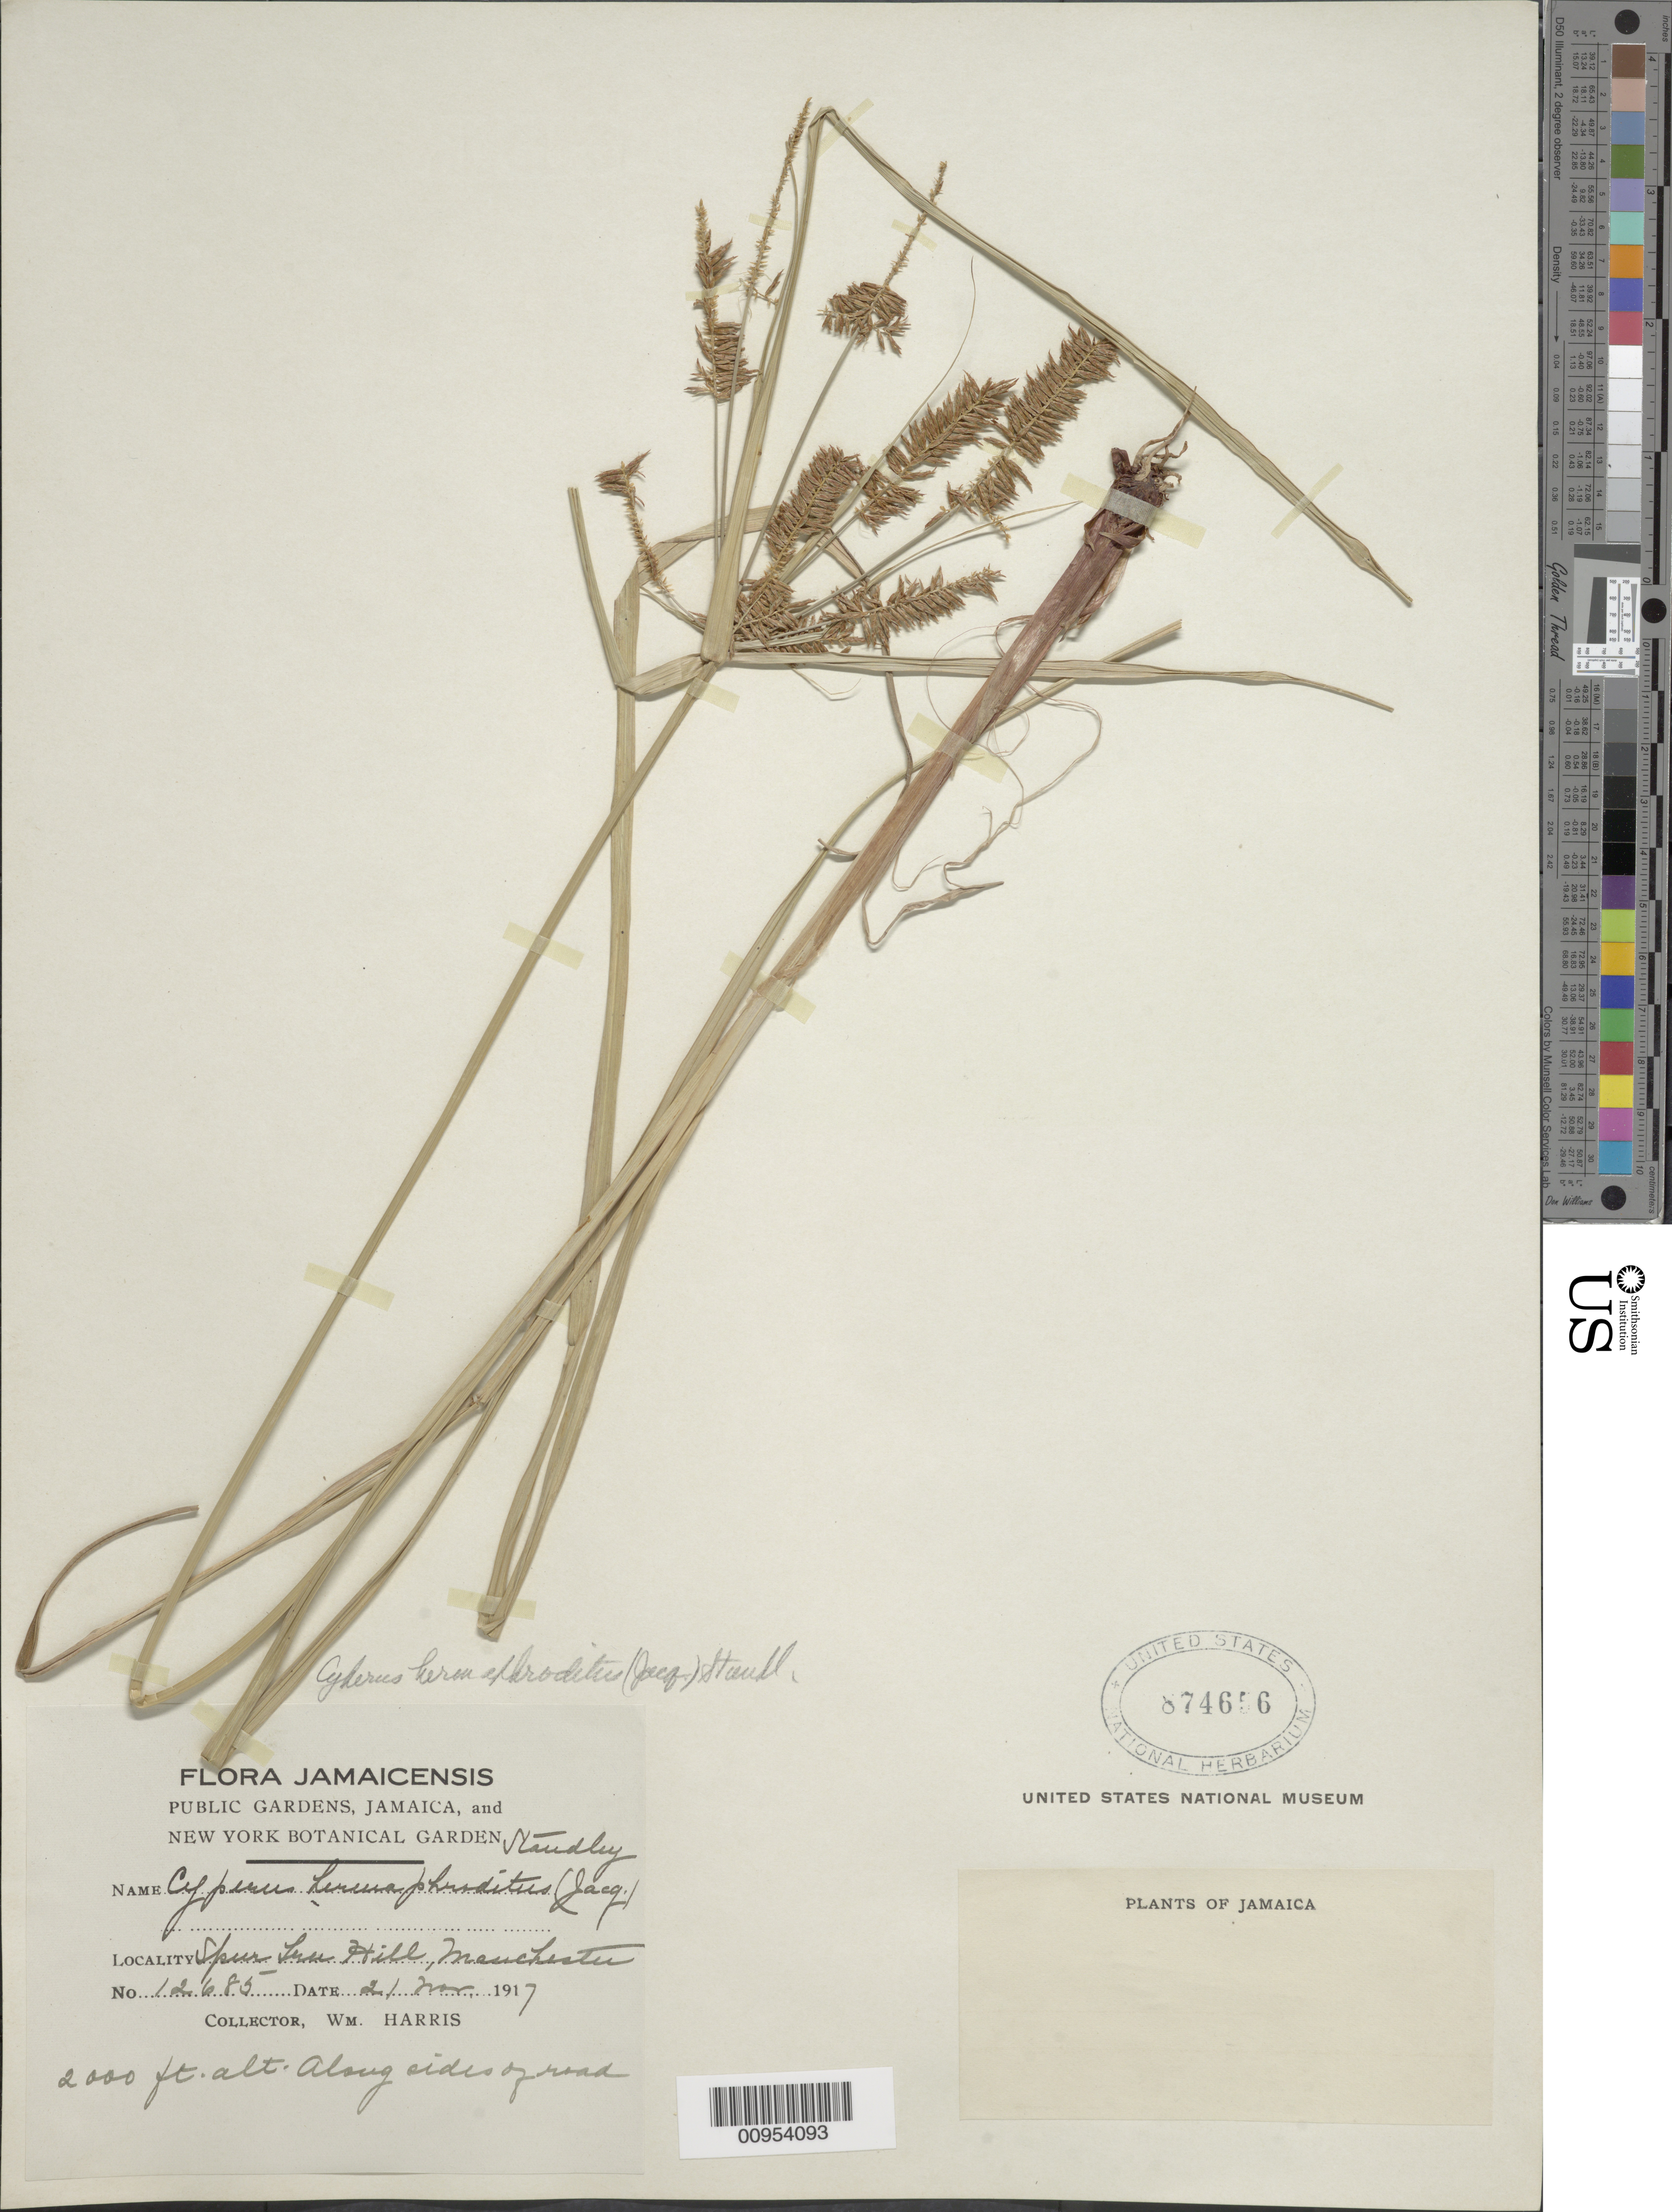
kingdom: Plantae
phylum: Tracheophyta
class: Liliopsida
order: Poales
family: Cyperaceae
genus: Cyperus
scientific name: Cyperus hermaphroditus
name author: (Jacq.) Standl.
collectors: W. H. Harris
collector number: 12685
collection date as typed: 21 Mar 1917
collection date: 1917-03-21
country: Jamaica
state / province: Manchester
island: Jamaica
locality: Along sides of road, Spur Lane Hill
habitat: Along sides of road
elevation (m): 610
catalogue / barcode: US 874656